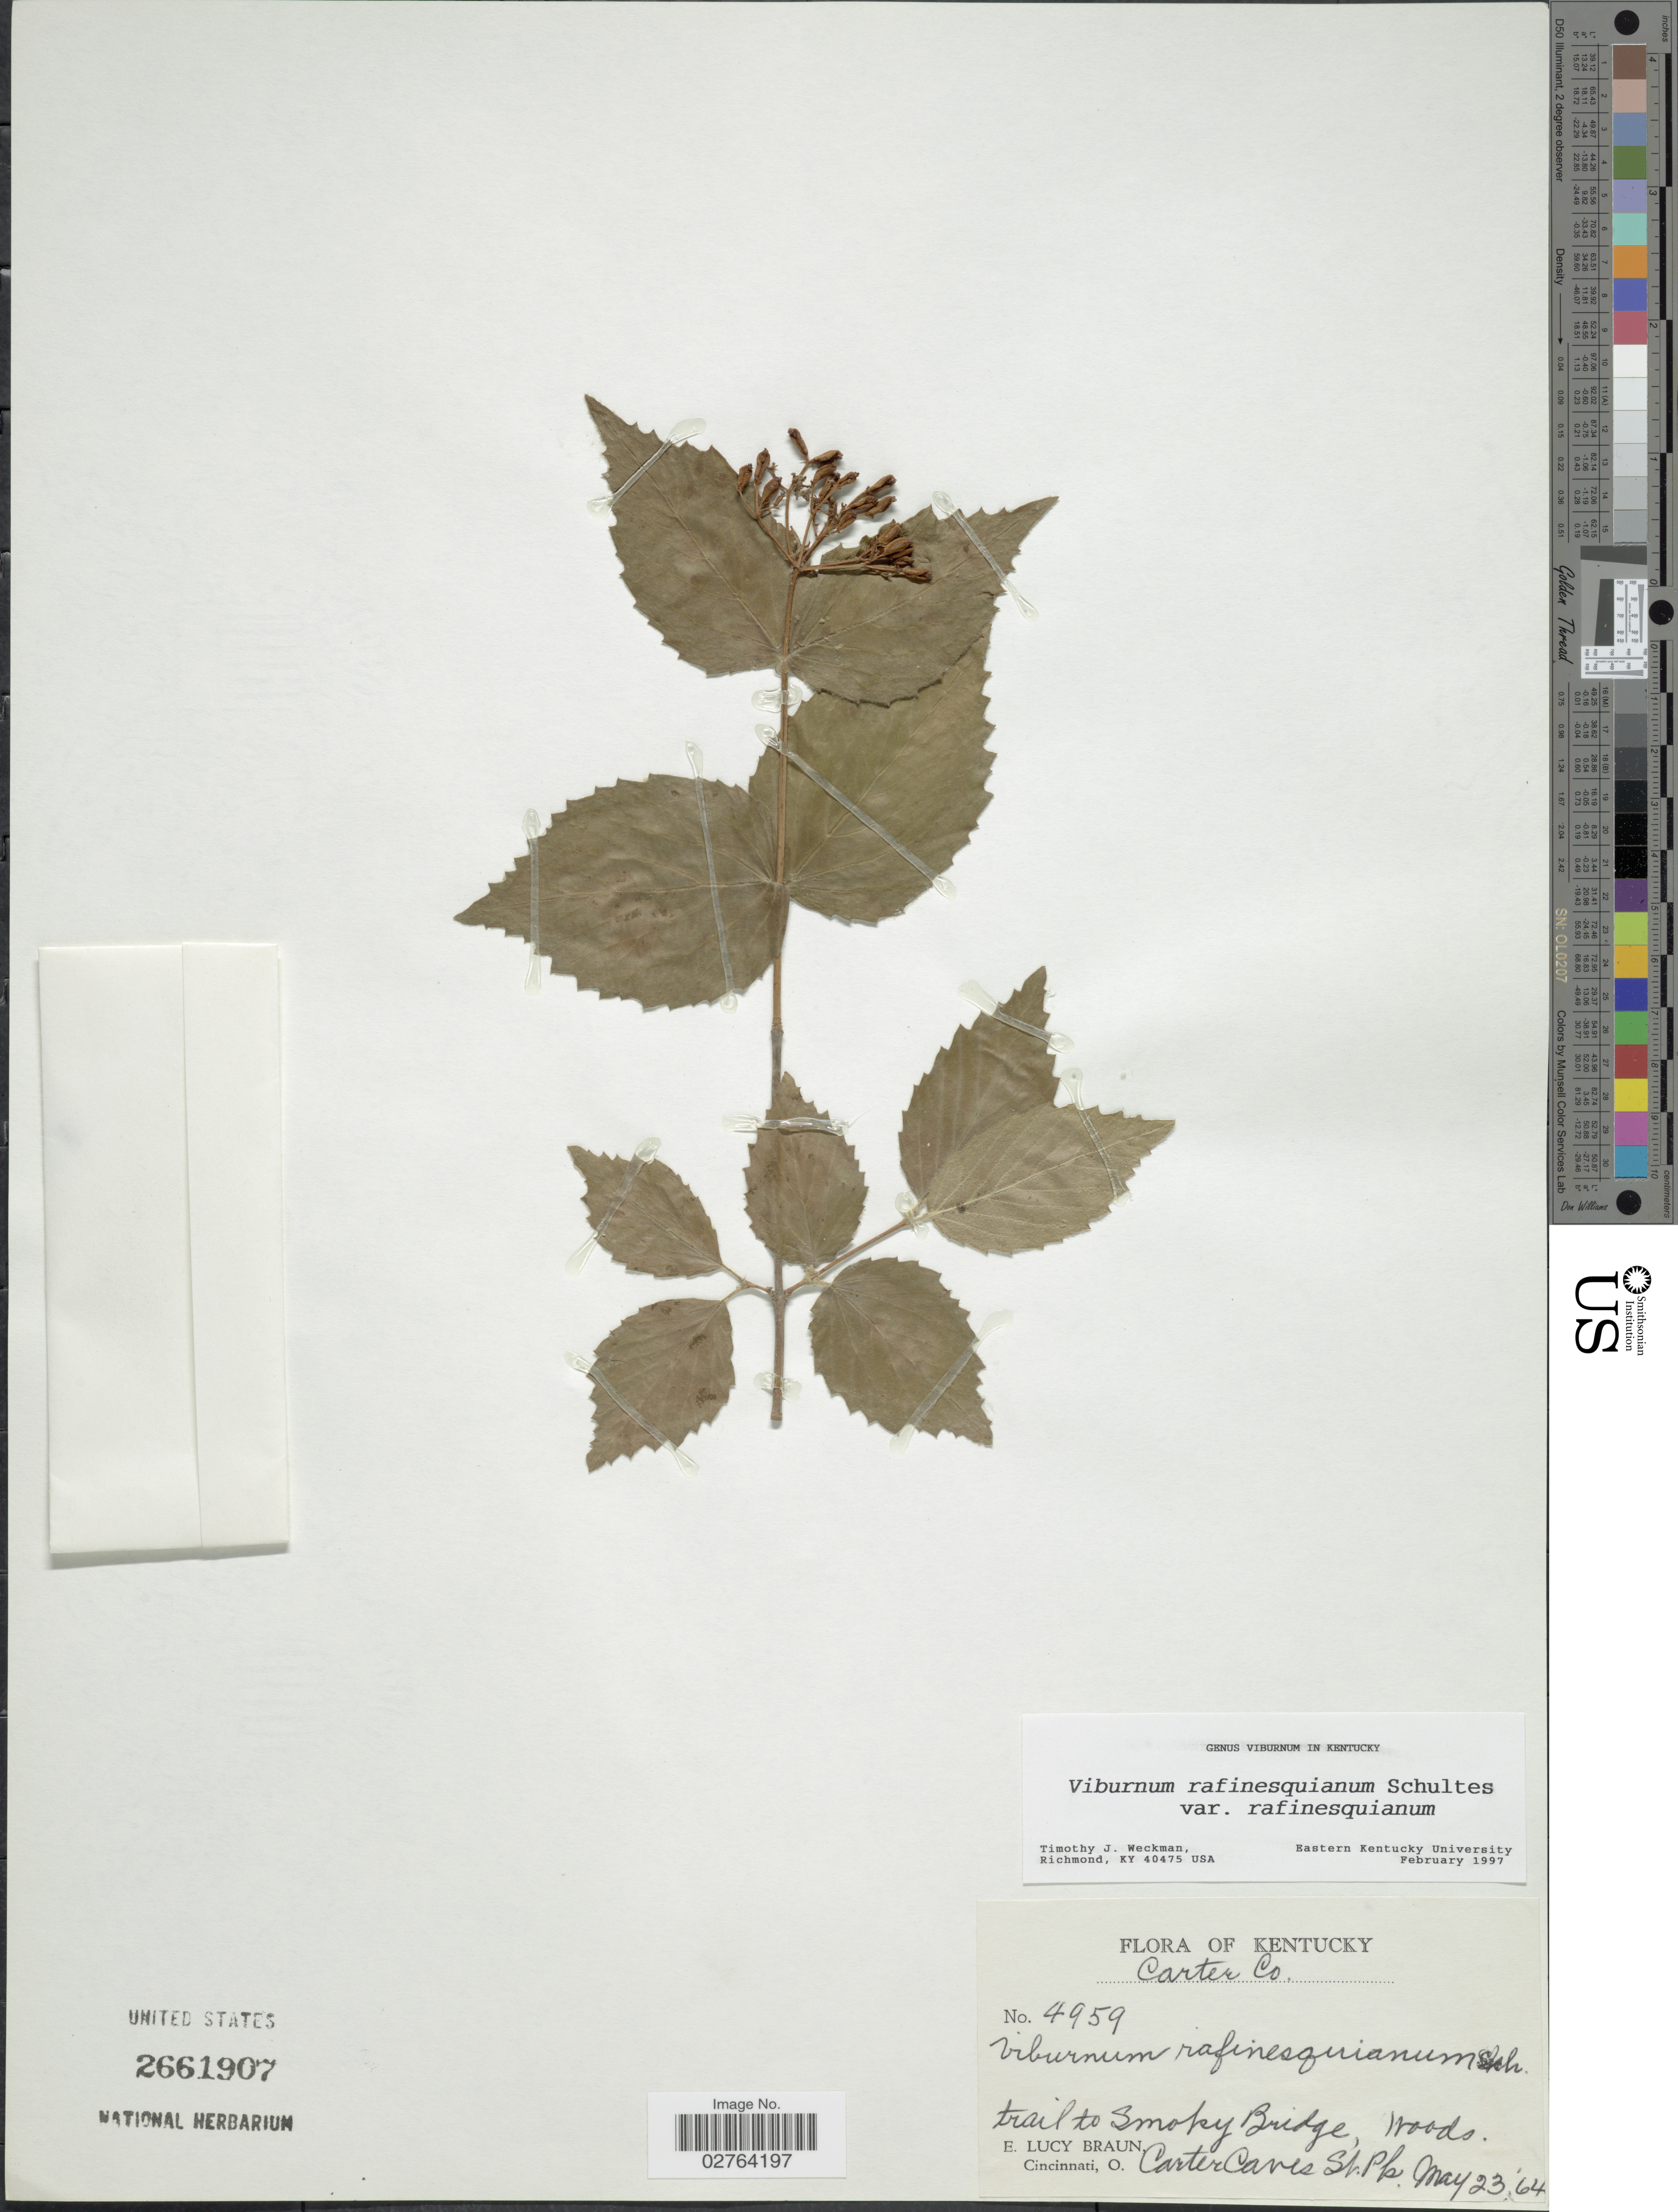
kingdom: Plantae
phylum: Tracheophyta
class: Magnoliopsida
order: Dipsacales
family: Viburnaceae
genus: Viburnum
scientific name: Viburnum rafinesqueanum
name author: Schult.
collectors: E. L. Braun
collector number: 4959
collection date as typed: Transcribed d/m/y: 23/5/64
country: United States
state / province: Kentucky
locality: Carter Co. Trail to Smoky Bridge, Woods. Carter Caves St. Pk.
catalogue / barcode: US 2661907